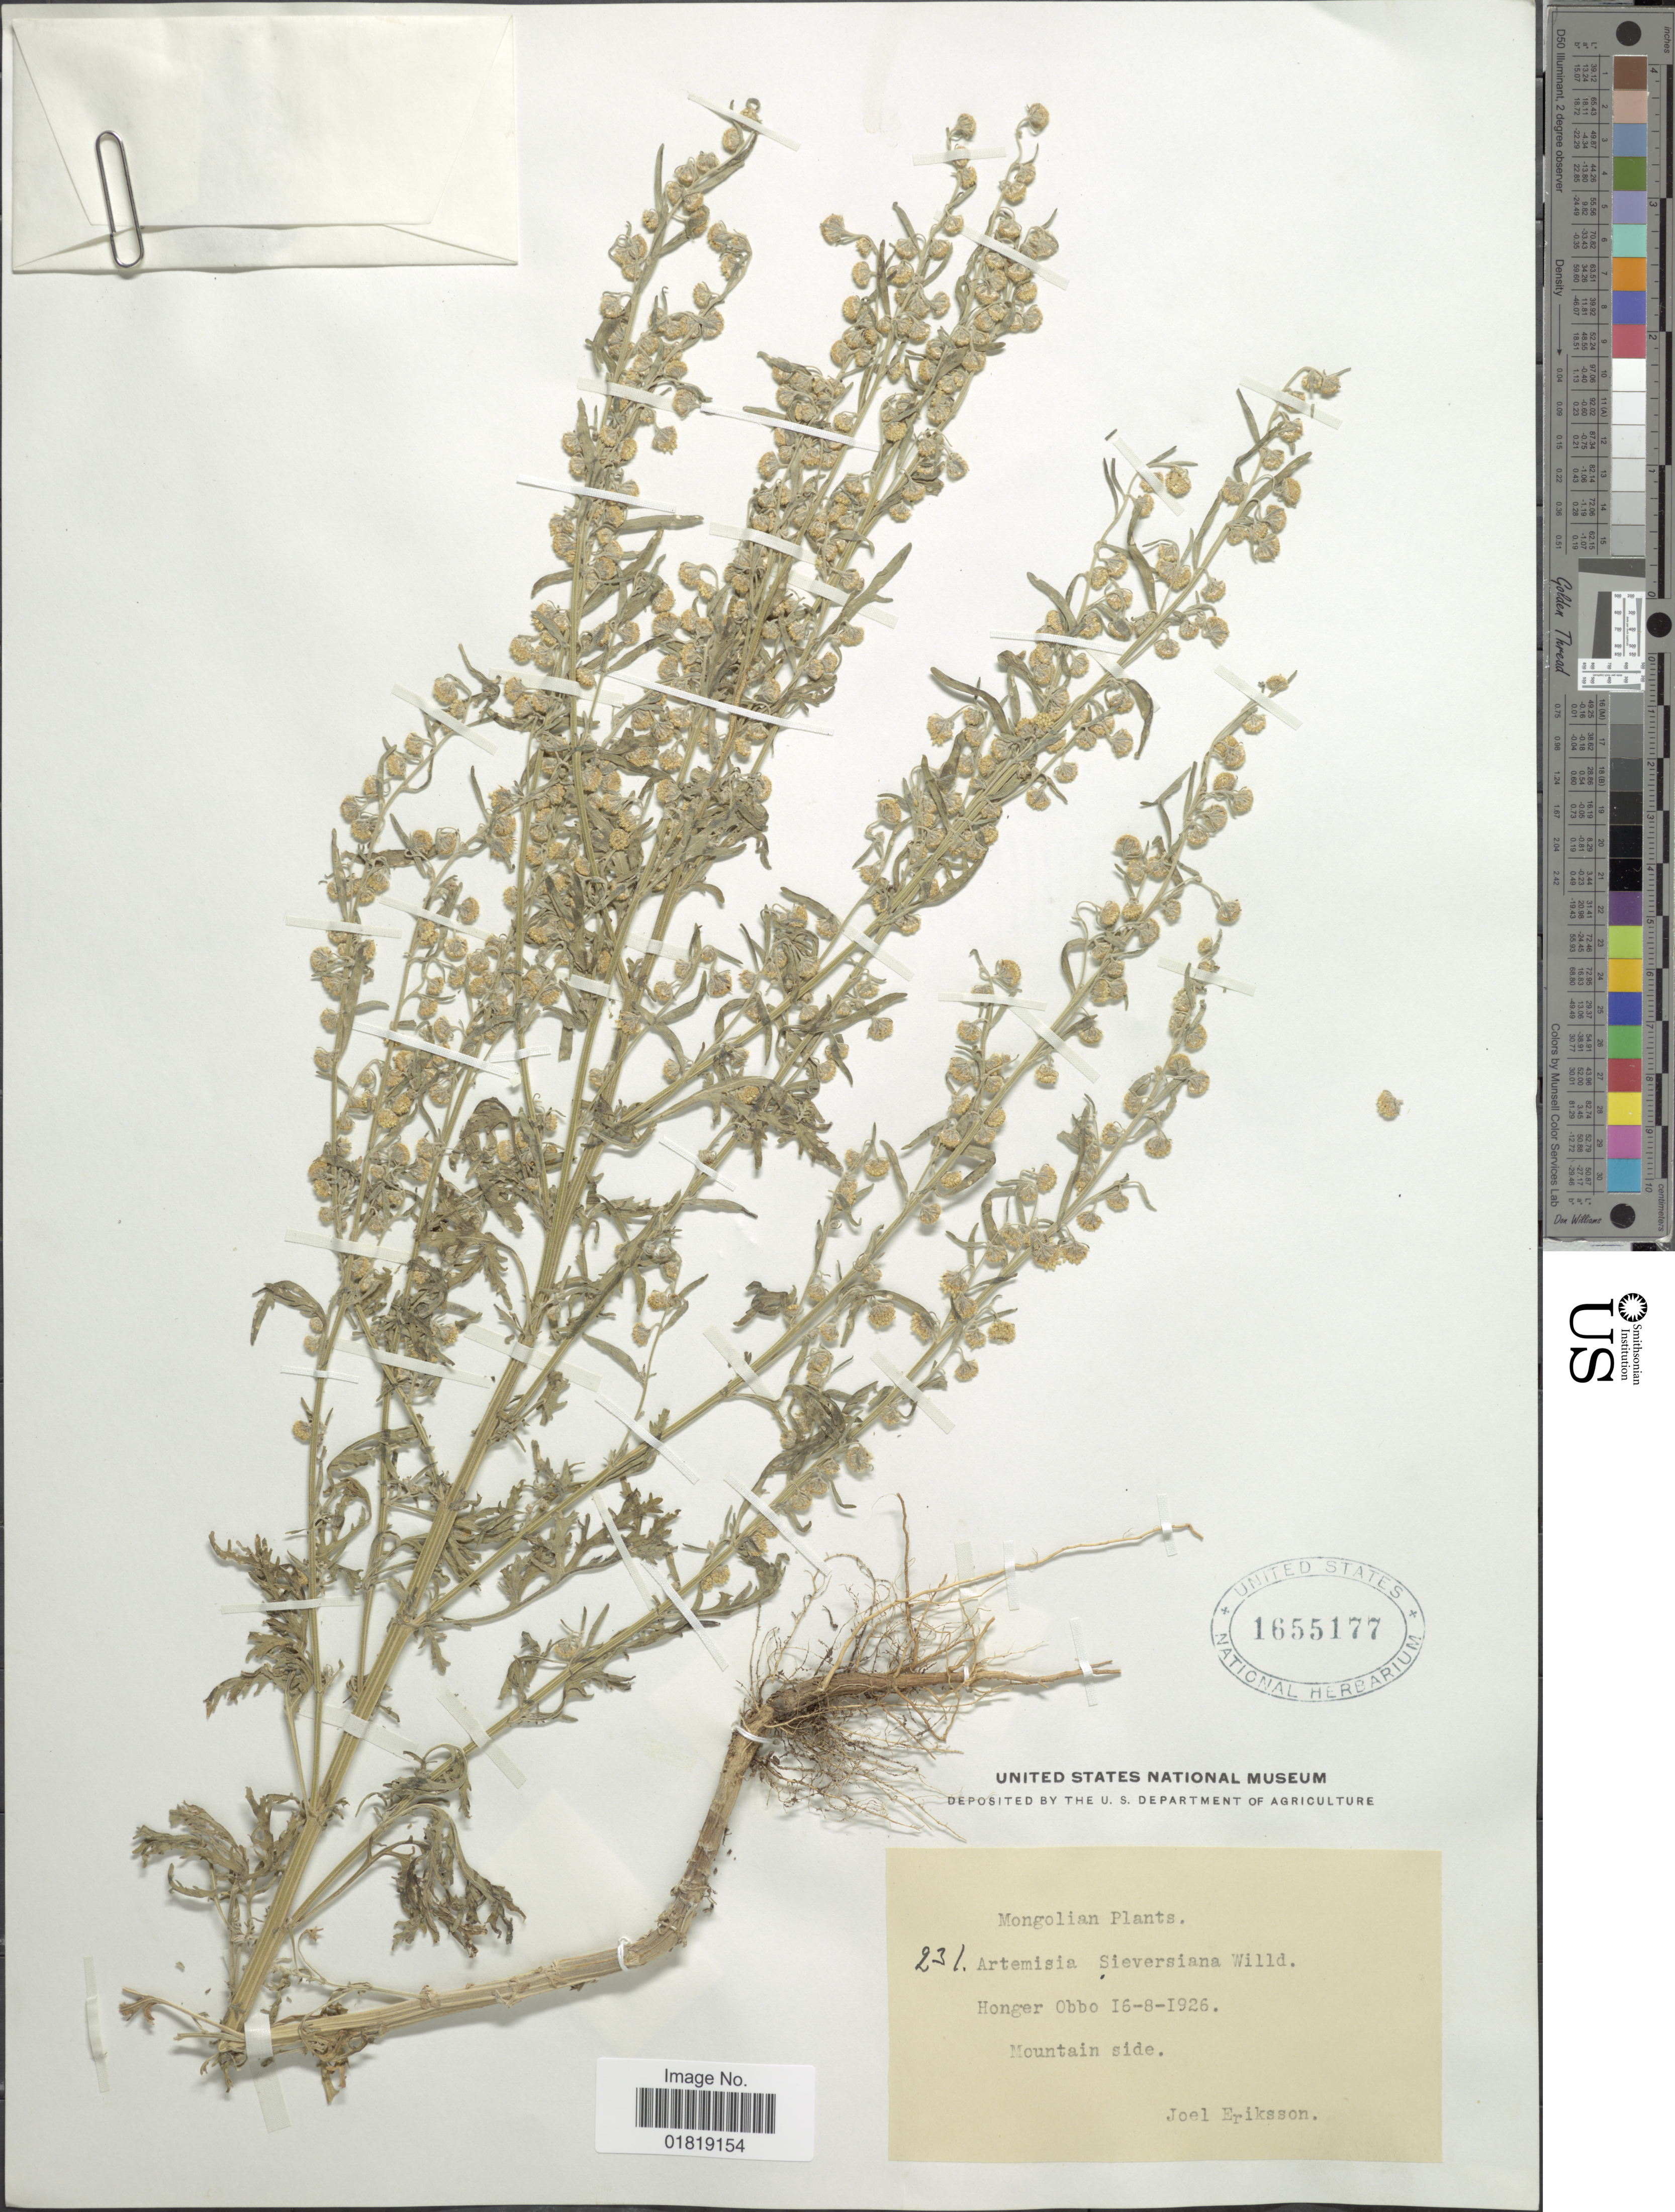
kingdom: Plantae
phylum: Tracheophyta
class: Magnoliopsida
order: Asterales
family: Asteraceae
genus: Artemisia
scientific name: Artemisia sieversiana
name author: Willd.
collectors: J. Eriksson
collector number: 231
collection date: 1926-08-16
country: Mongolia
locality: Honger Obbo, Mountain side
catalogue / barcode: US 1655177